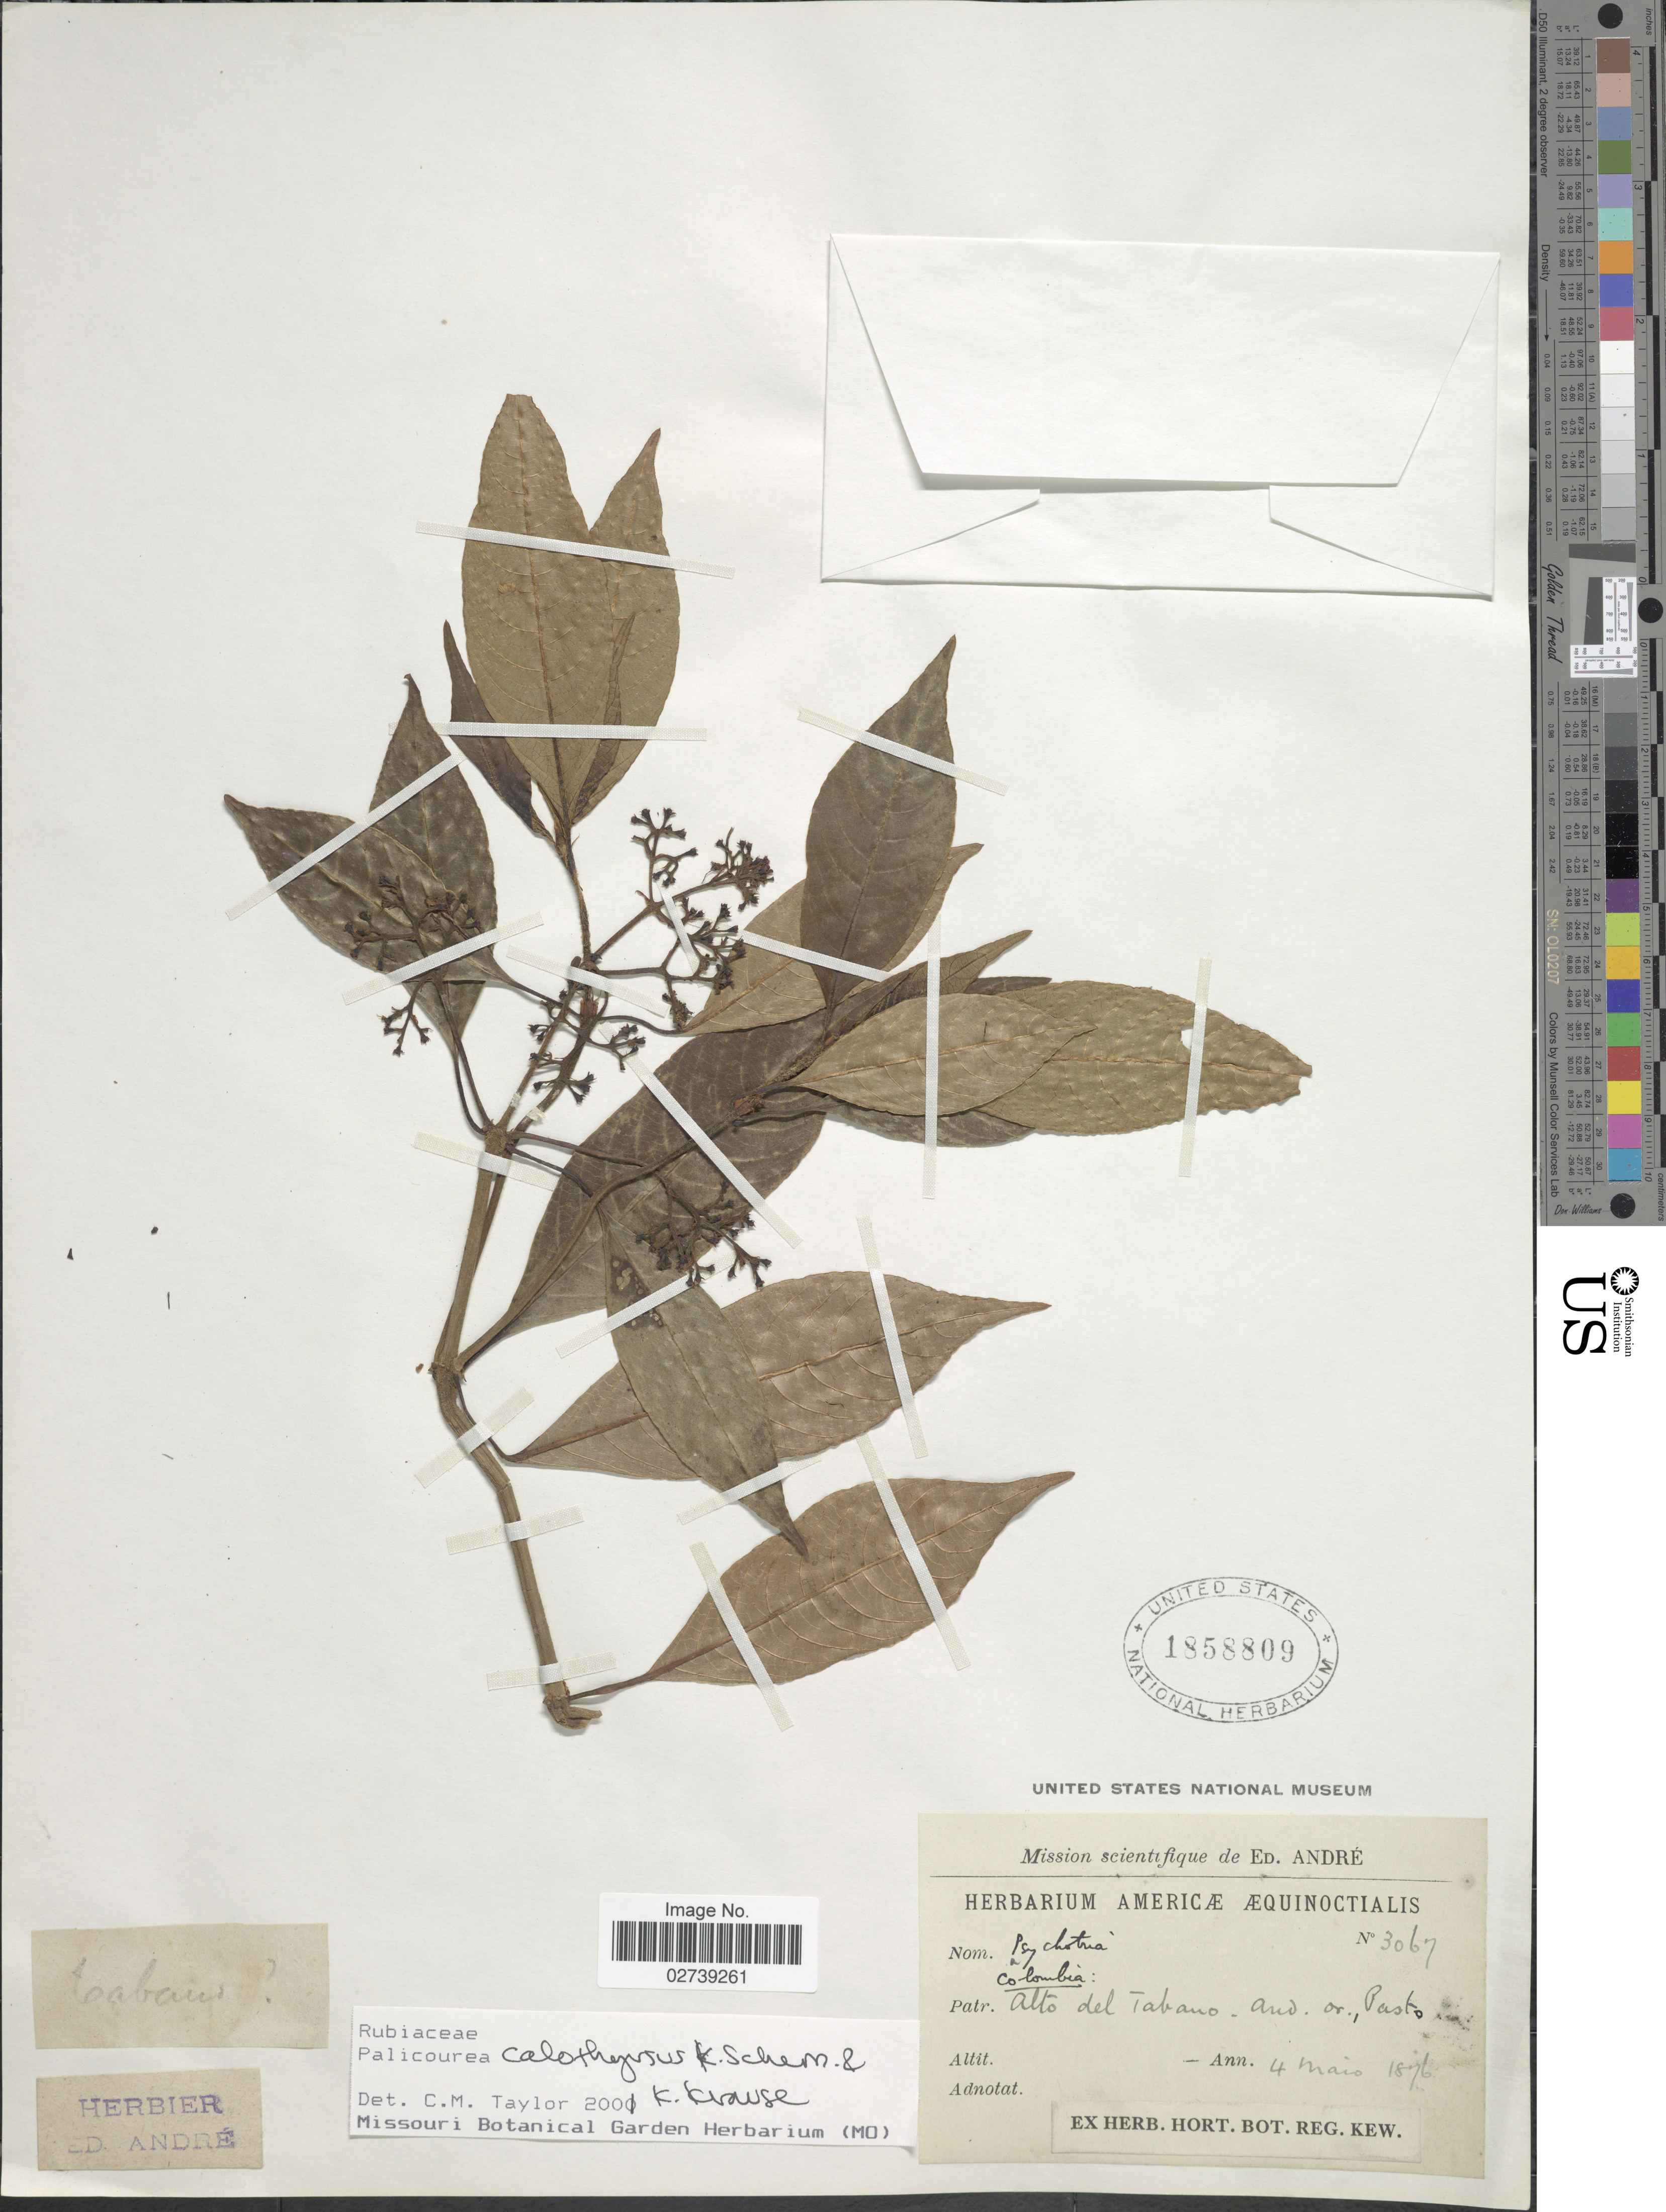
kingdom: Plantae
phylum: Tracheophyta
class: Magnoliopsida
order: Gentianales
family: Rubiaceae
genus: Palicourea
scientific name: Palicourea calothyrsus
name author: K. Schum. & K. Krause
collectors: E. Andre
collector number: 3067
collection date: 1876-05-04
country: Colombia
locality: Alto del Tabano- and. or., Pasto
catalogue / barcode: US 1858809